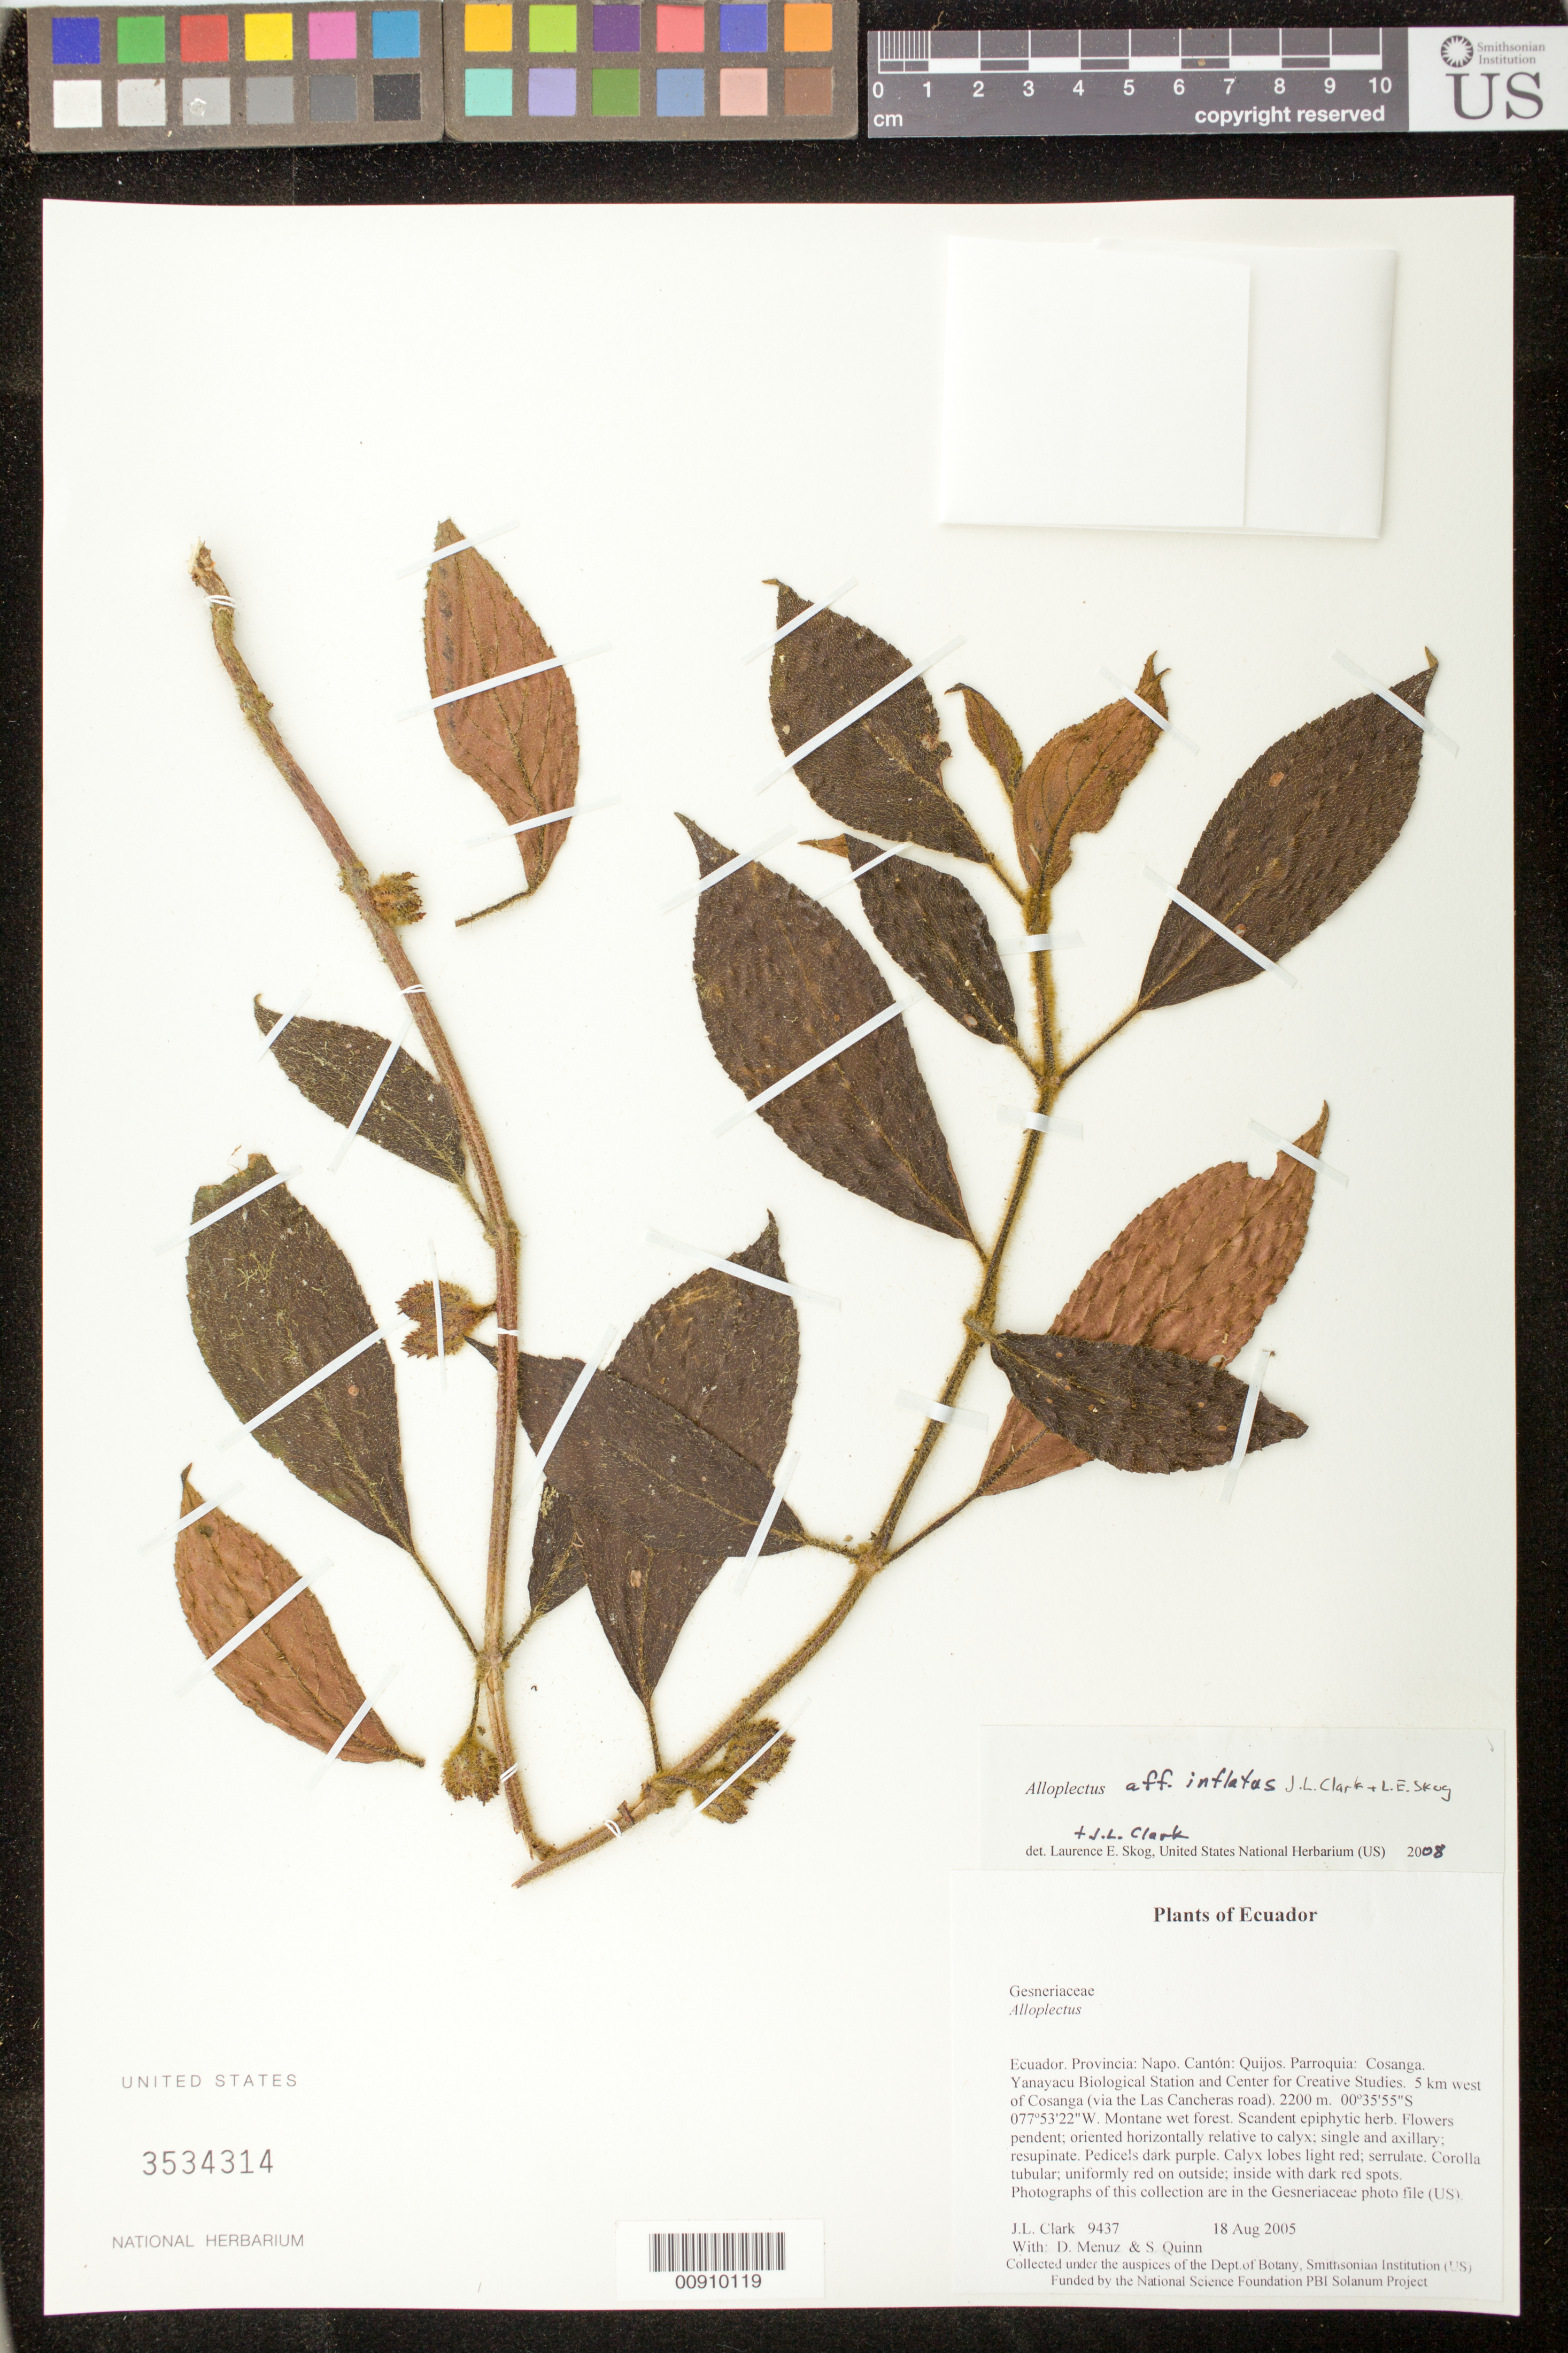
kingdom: Plantae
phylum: Tracheophyta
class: Magnoliopsida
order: Lamiales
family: Gesneriaceae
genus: Alloplectus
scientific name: Alloplectus inflatus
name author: J.L. Clark & L.E. Skog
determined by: Clark, J. L.; Skog, Laurence E.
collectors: J. L. Clark, D. Menuz & S. Quinn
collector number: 9437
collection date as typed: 18 Aug 2005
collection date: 2005-08-18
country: Ecuador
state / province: Napo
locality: Quijos. Parroquia: Cosanga. Yanayacu Biological Station and Center for Creative Studies. 5 km west of Cosanga (via the Las Cancheras road).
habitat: Montane wet forest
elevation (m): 2200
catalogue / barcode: US 3534314